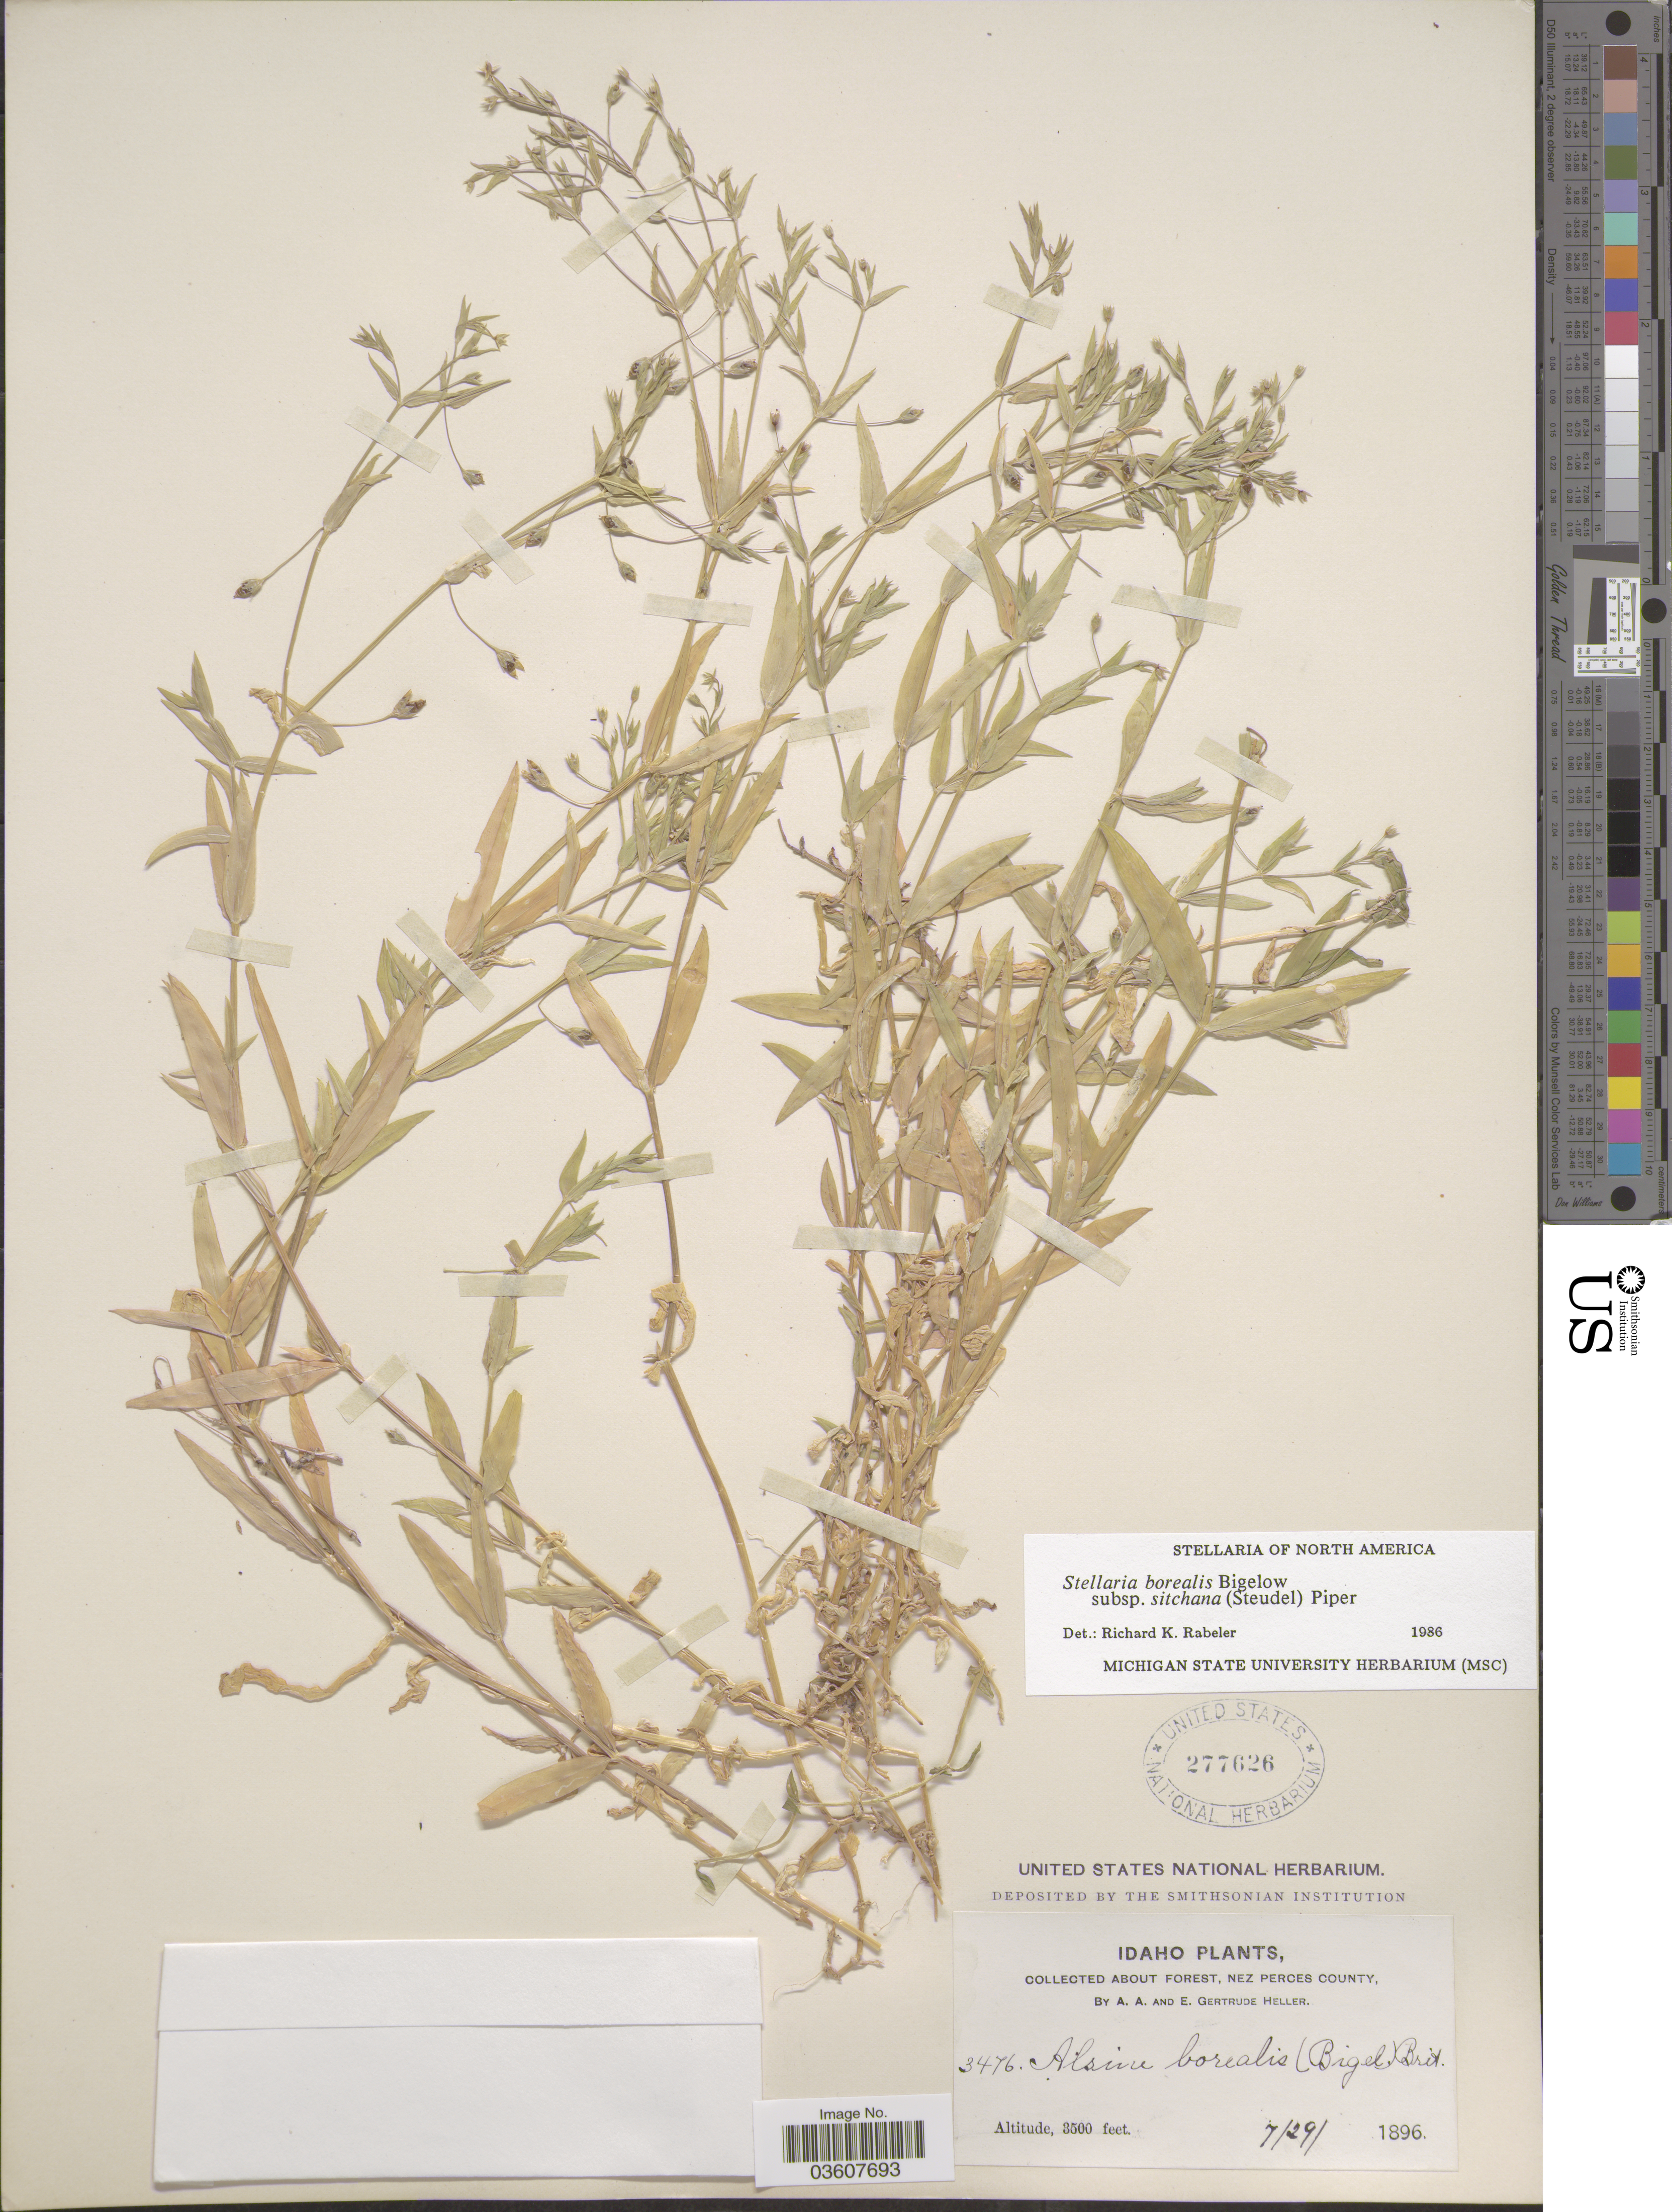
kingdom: Plantae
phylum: Tracheophyta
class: Magnoliopsida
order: Caryophyllales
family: Caryophyllaceae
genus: Stellaria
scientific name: Stellaria borealis subsp. sitchana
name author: (Steud.) Piper & Beattie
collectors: A. A. Heller & E. G. Heller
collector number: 3476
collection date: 1896-07-29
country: United States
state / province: Idaho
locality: About Forest, Nez Perces County.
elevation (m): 1067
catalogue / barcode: US 277626